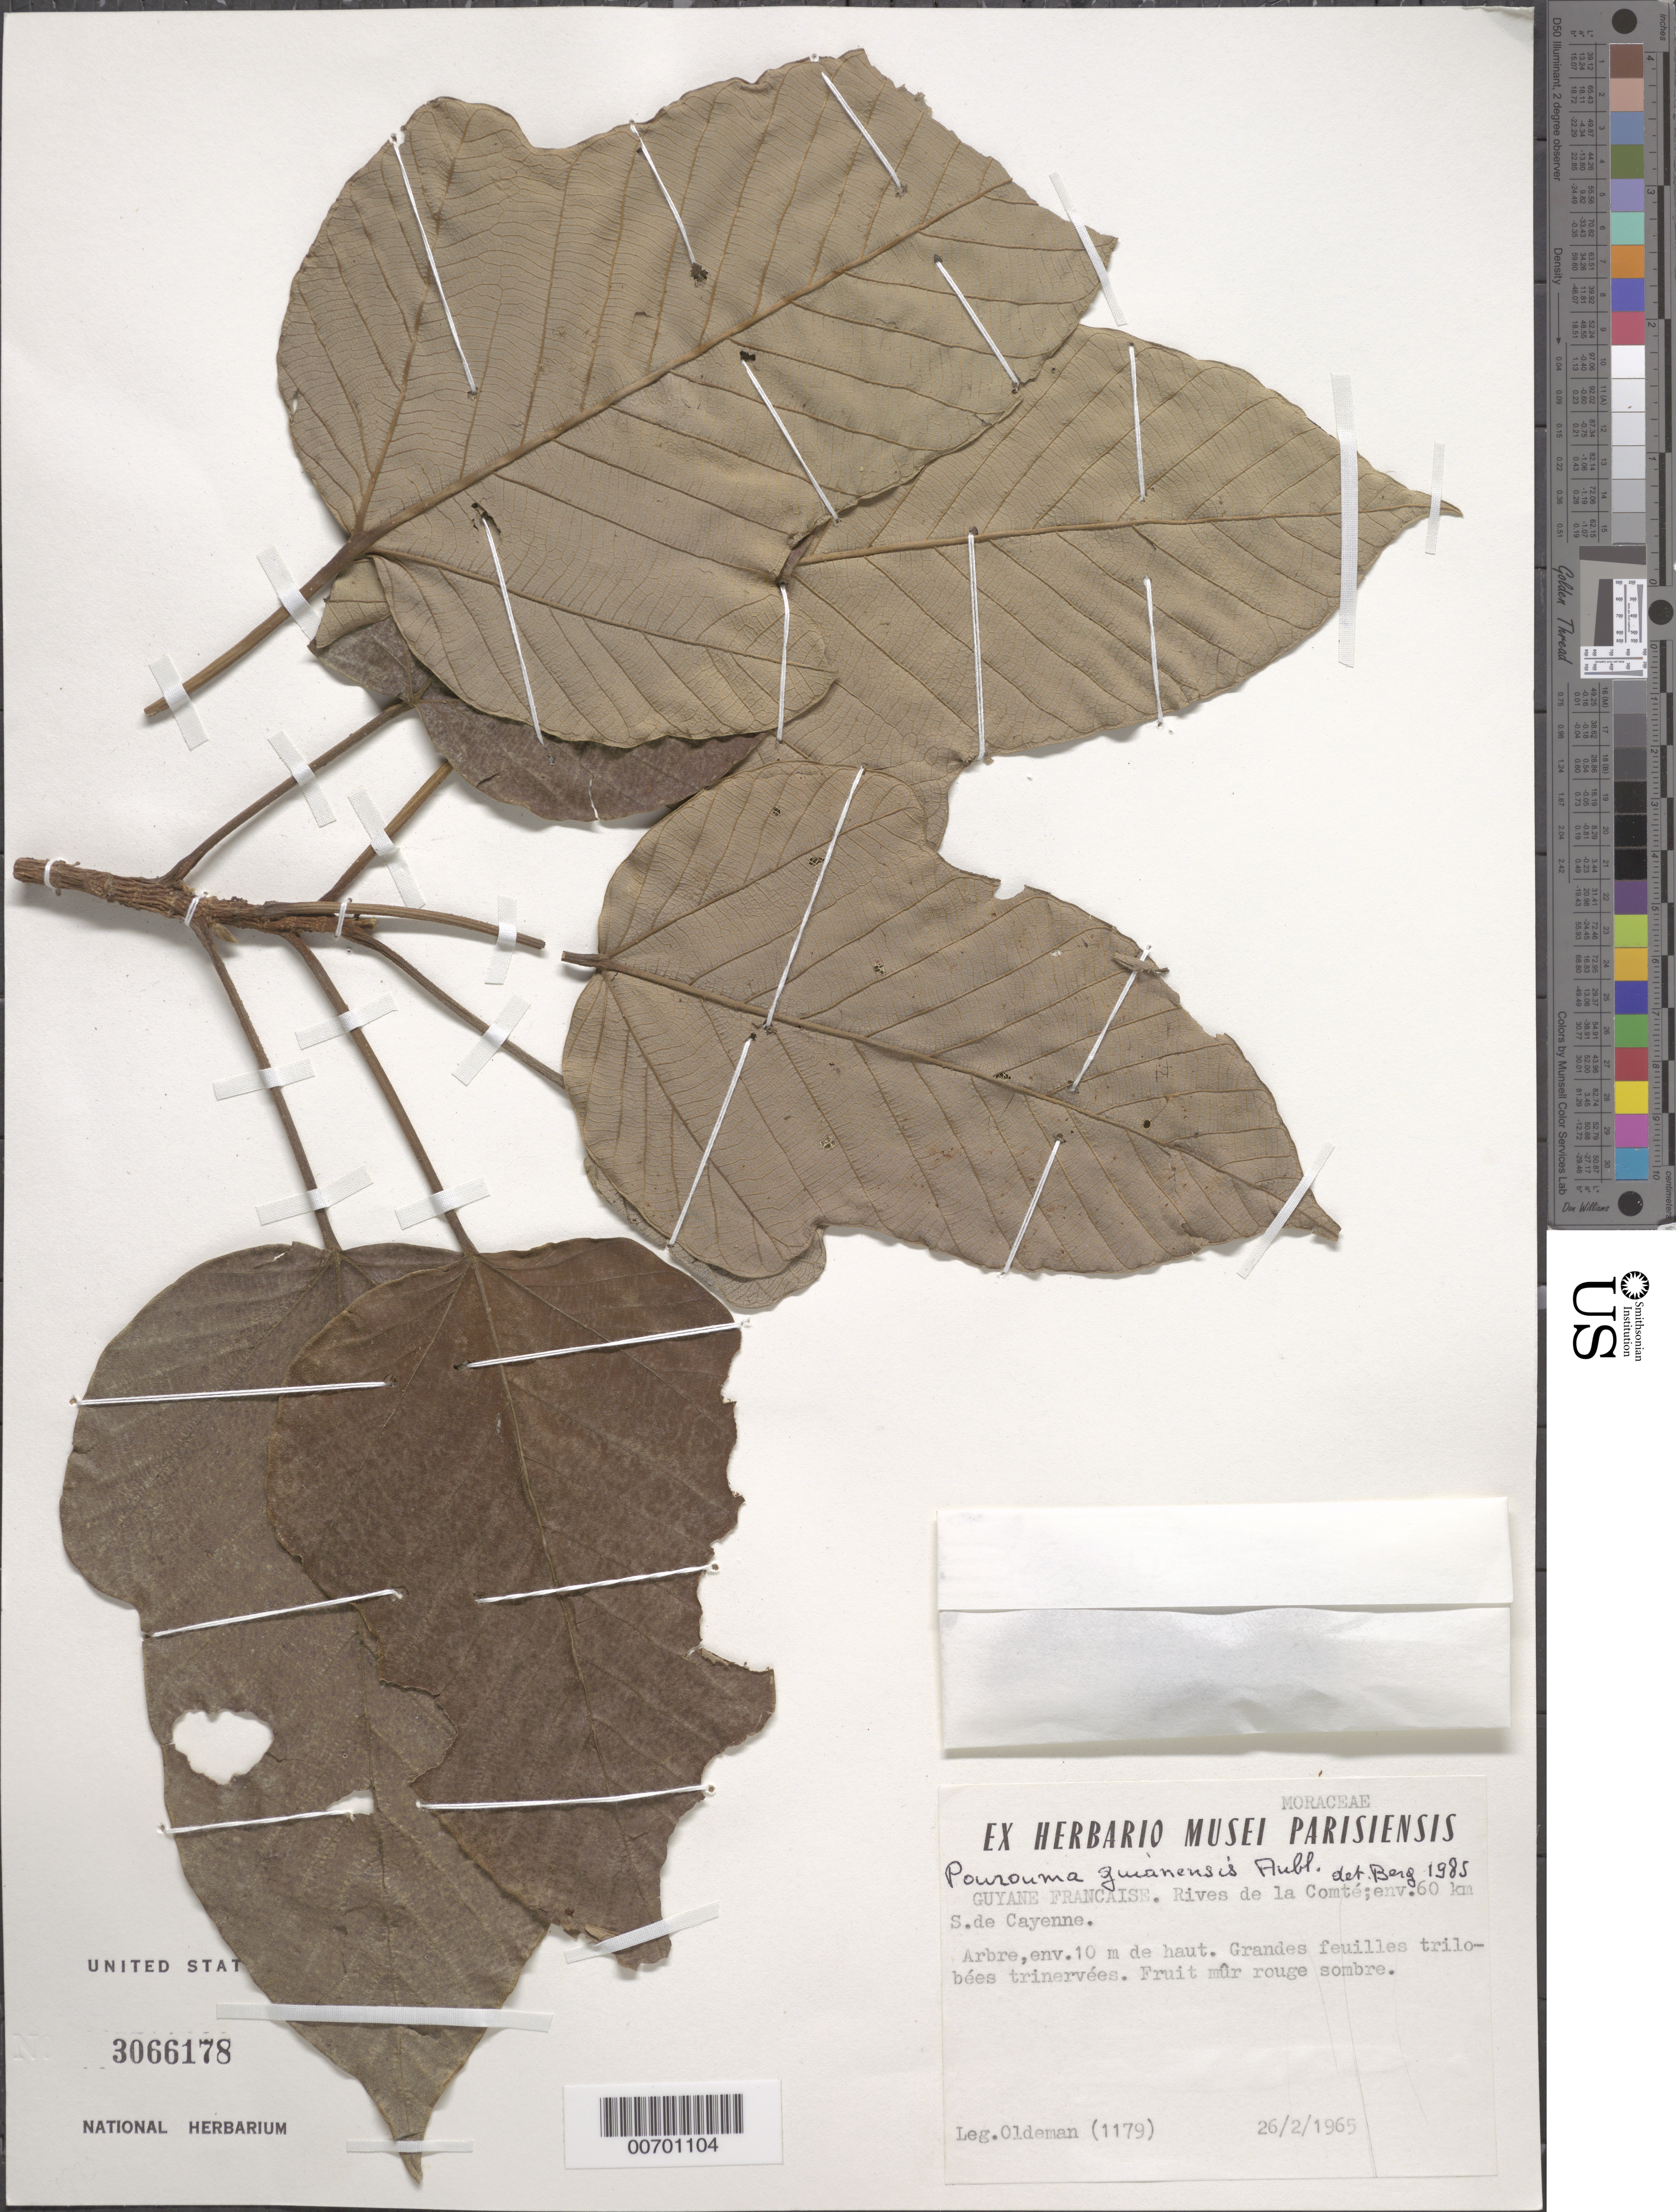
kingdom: Plantae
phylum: Tracheophyta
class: Magnoliopsida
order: Rosales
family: Urticaceae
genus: Pourouma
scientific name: Pourouma guianensis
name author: Aubl.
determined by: Berg, C. C.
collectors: R. Oldeman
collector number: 1179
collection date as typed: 26-Feb-65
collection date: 1965-02-26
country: French Guiana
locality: Rives de la Comté, env. 60 km de Cayenne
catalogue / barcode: US 3066178